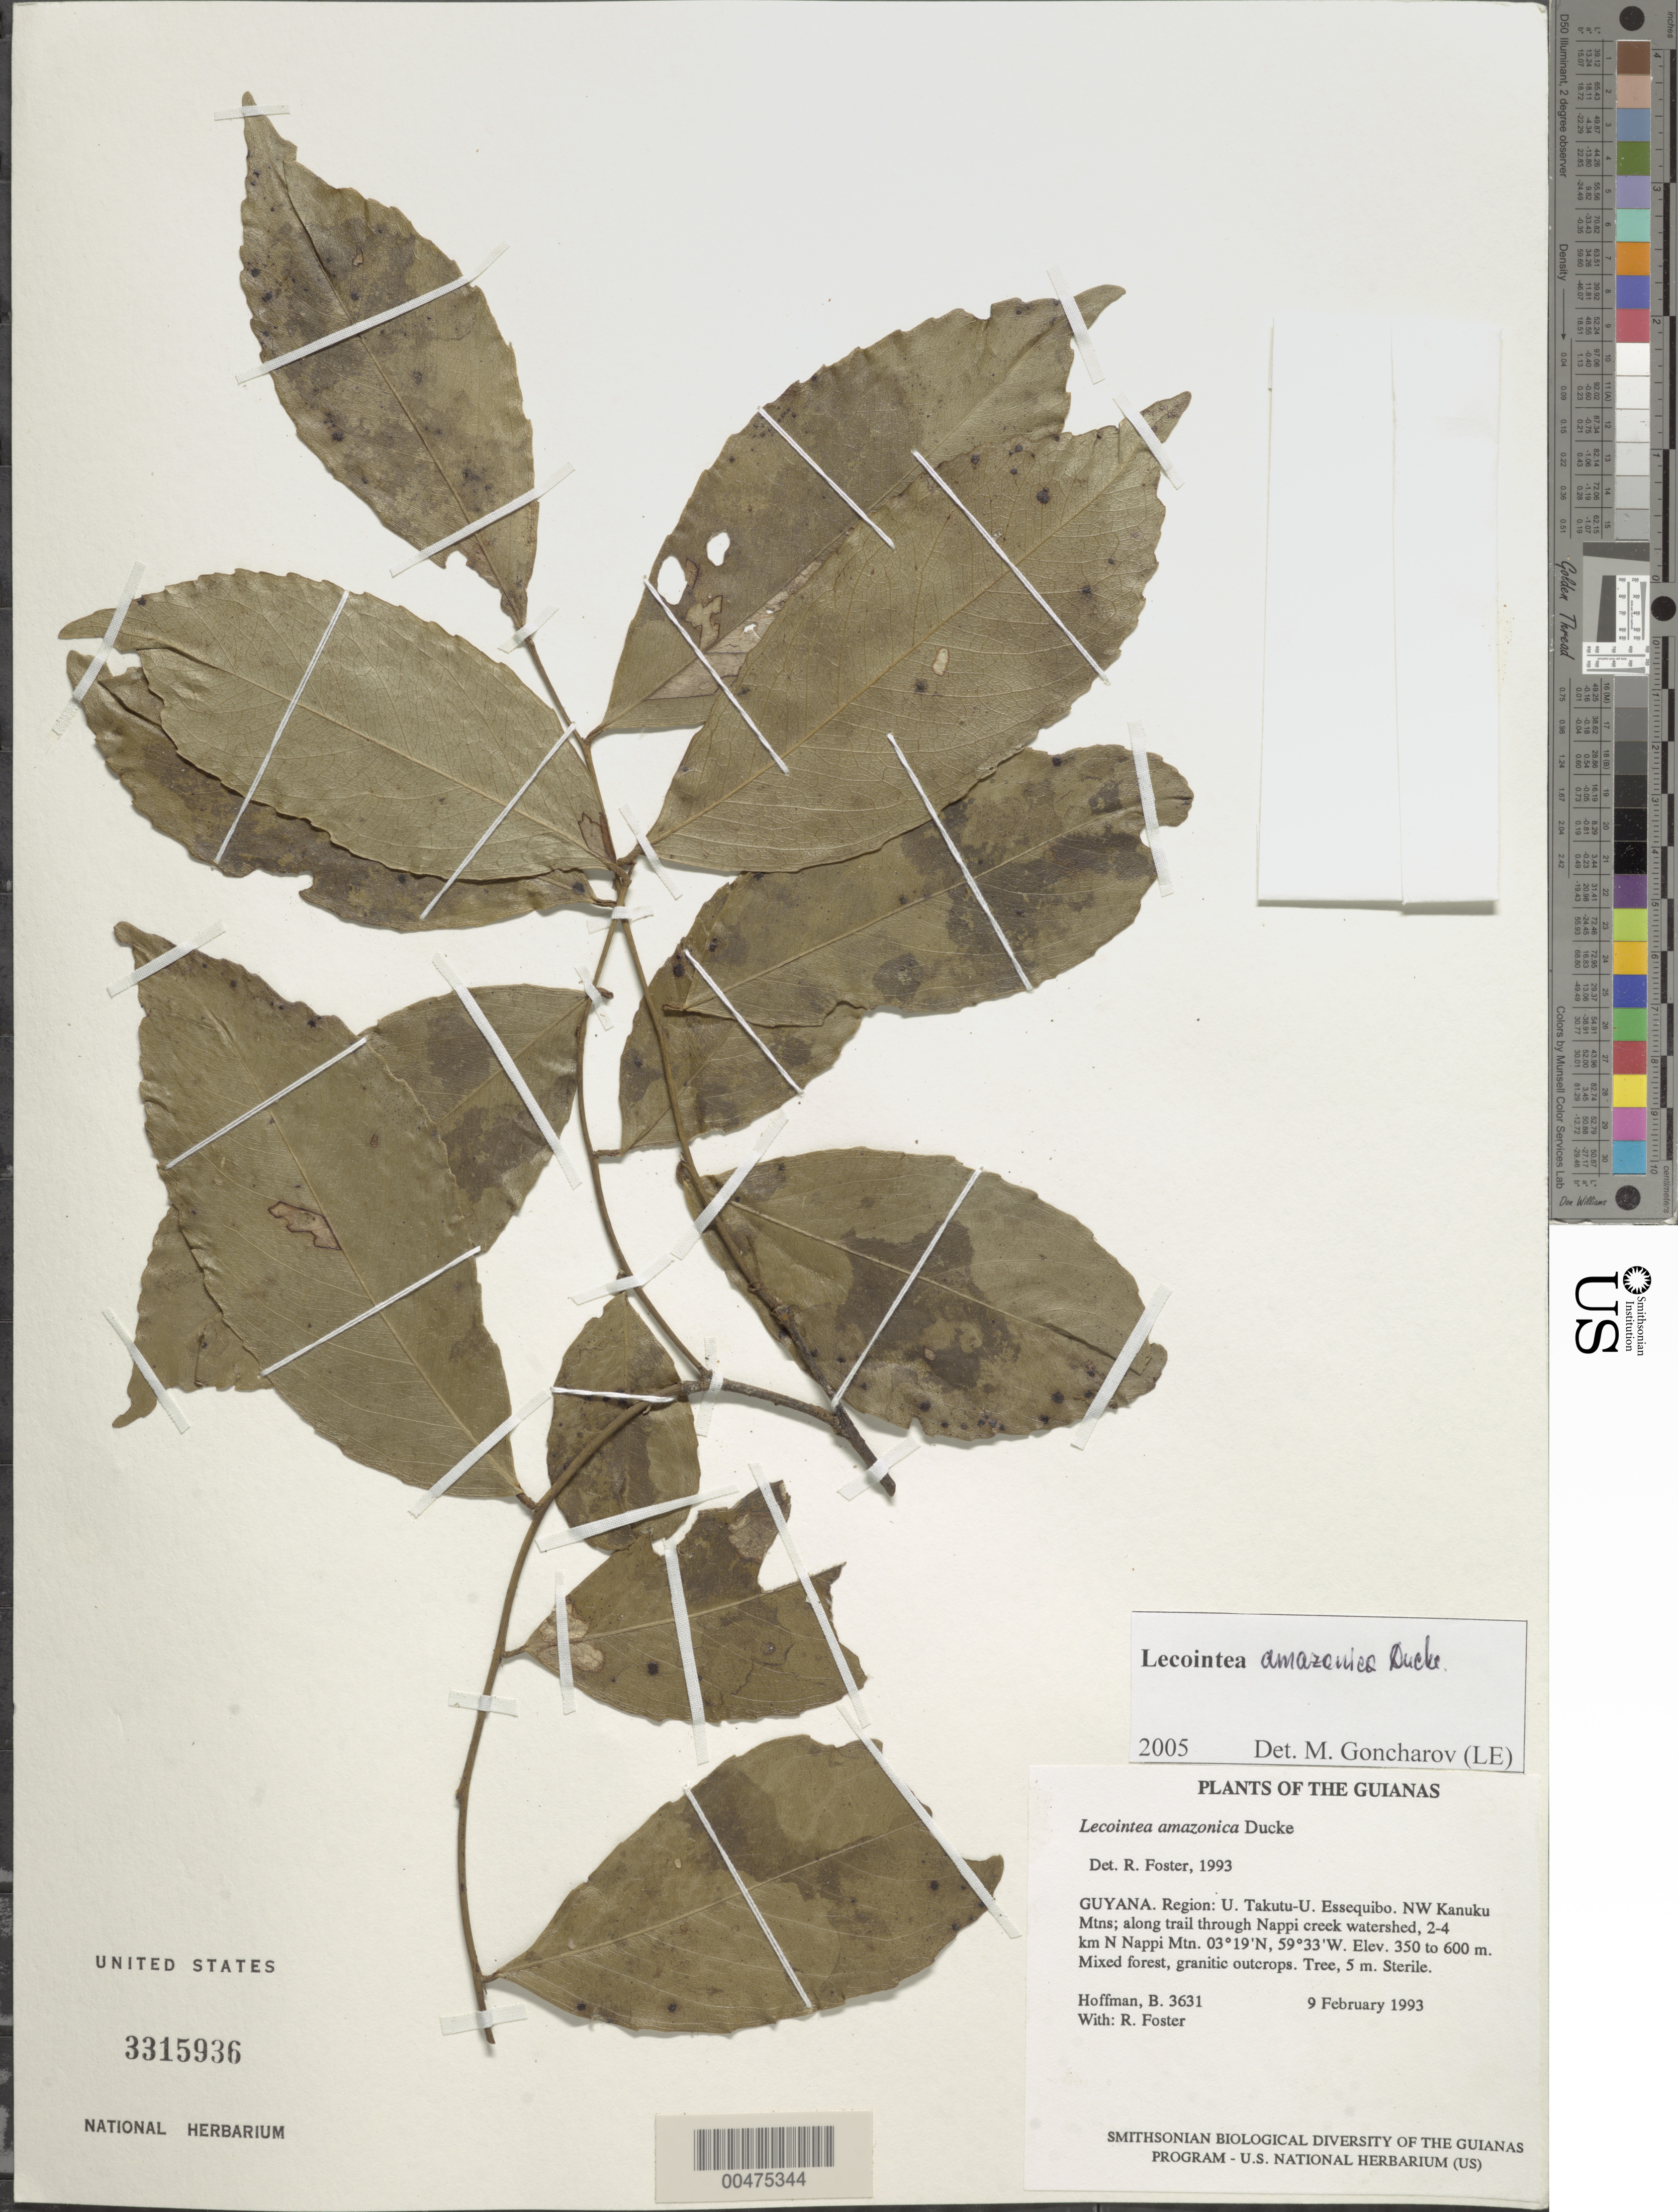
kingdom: Plantae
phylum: Tracheophyta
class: Magnoliopsida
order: Fabales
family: Fabaceae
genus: Zollernia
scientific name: Zollernia grandifolia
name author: Schery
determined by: Mansano, V. F.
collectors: B. Hoffman & R. Foster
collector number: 3631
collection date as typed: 9 February 1993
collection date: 1993-02-09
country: Guyana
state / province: U. Takutu-U. Essequibo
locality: NW Kanuku Mountains; along trail through Nappi creek watershed, 2-4 km N of Nappi Mountain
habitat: Mixed forest, granitic outcrops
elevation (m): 350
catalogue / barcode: US 3315936